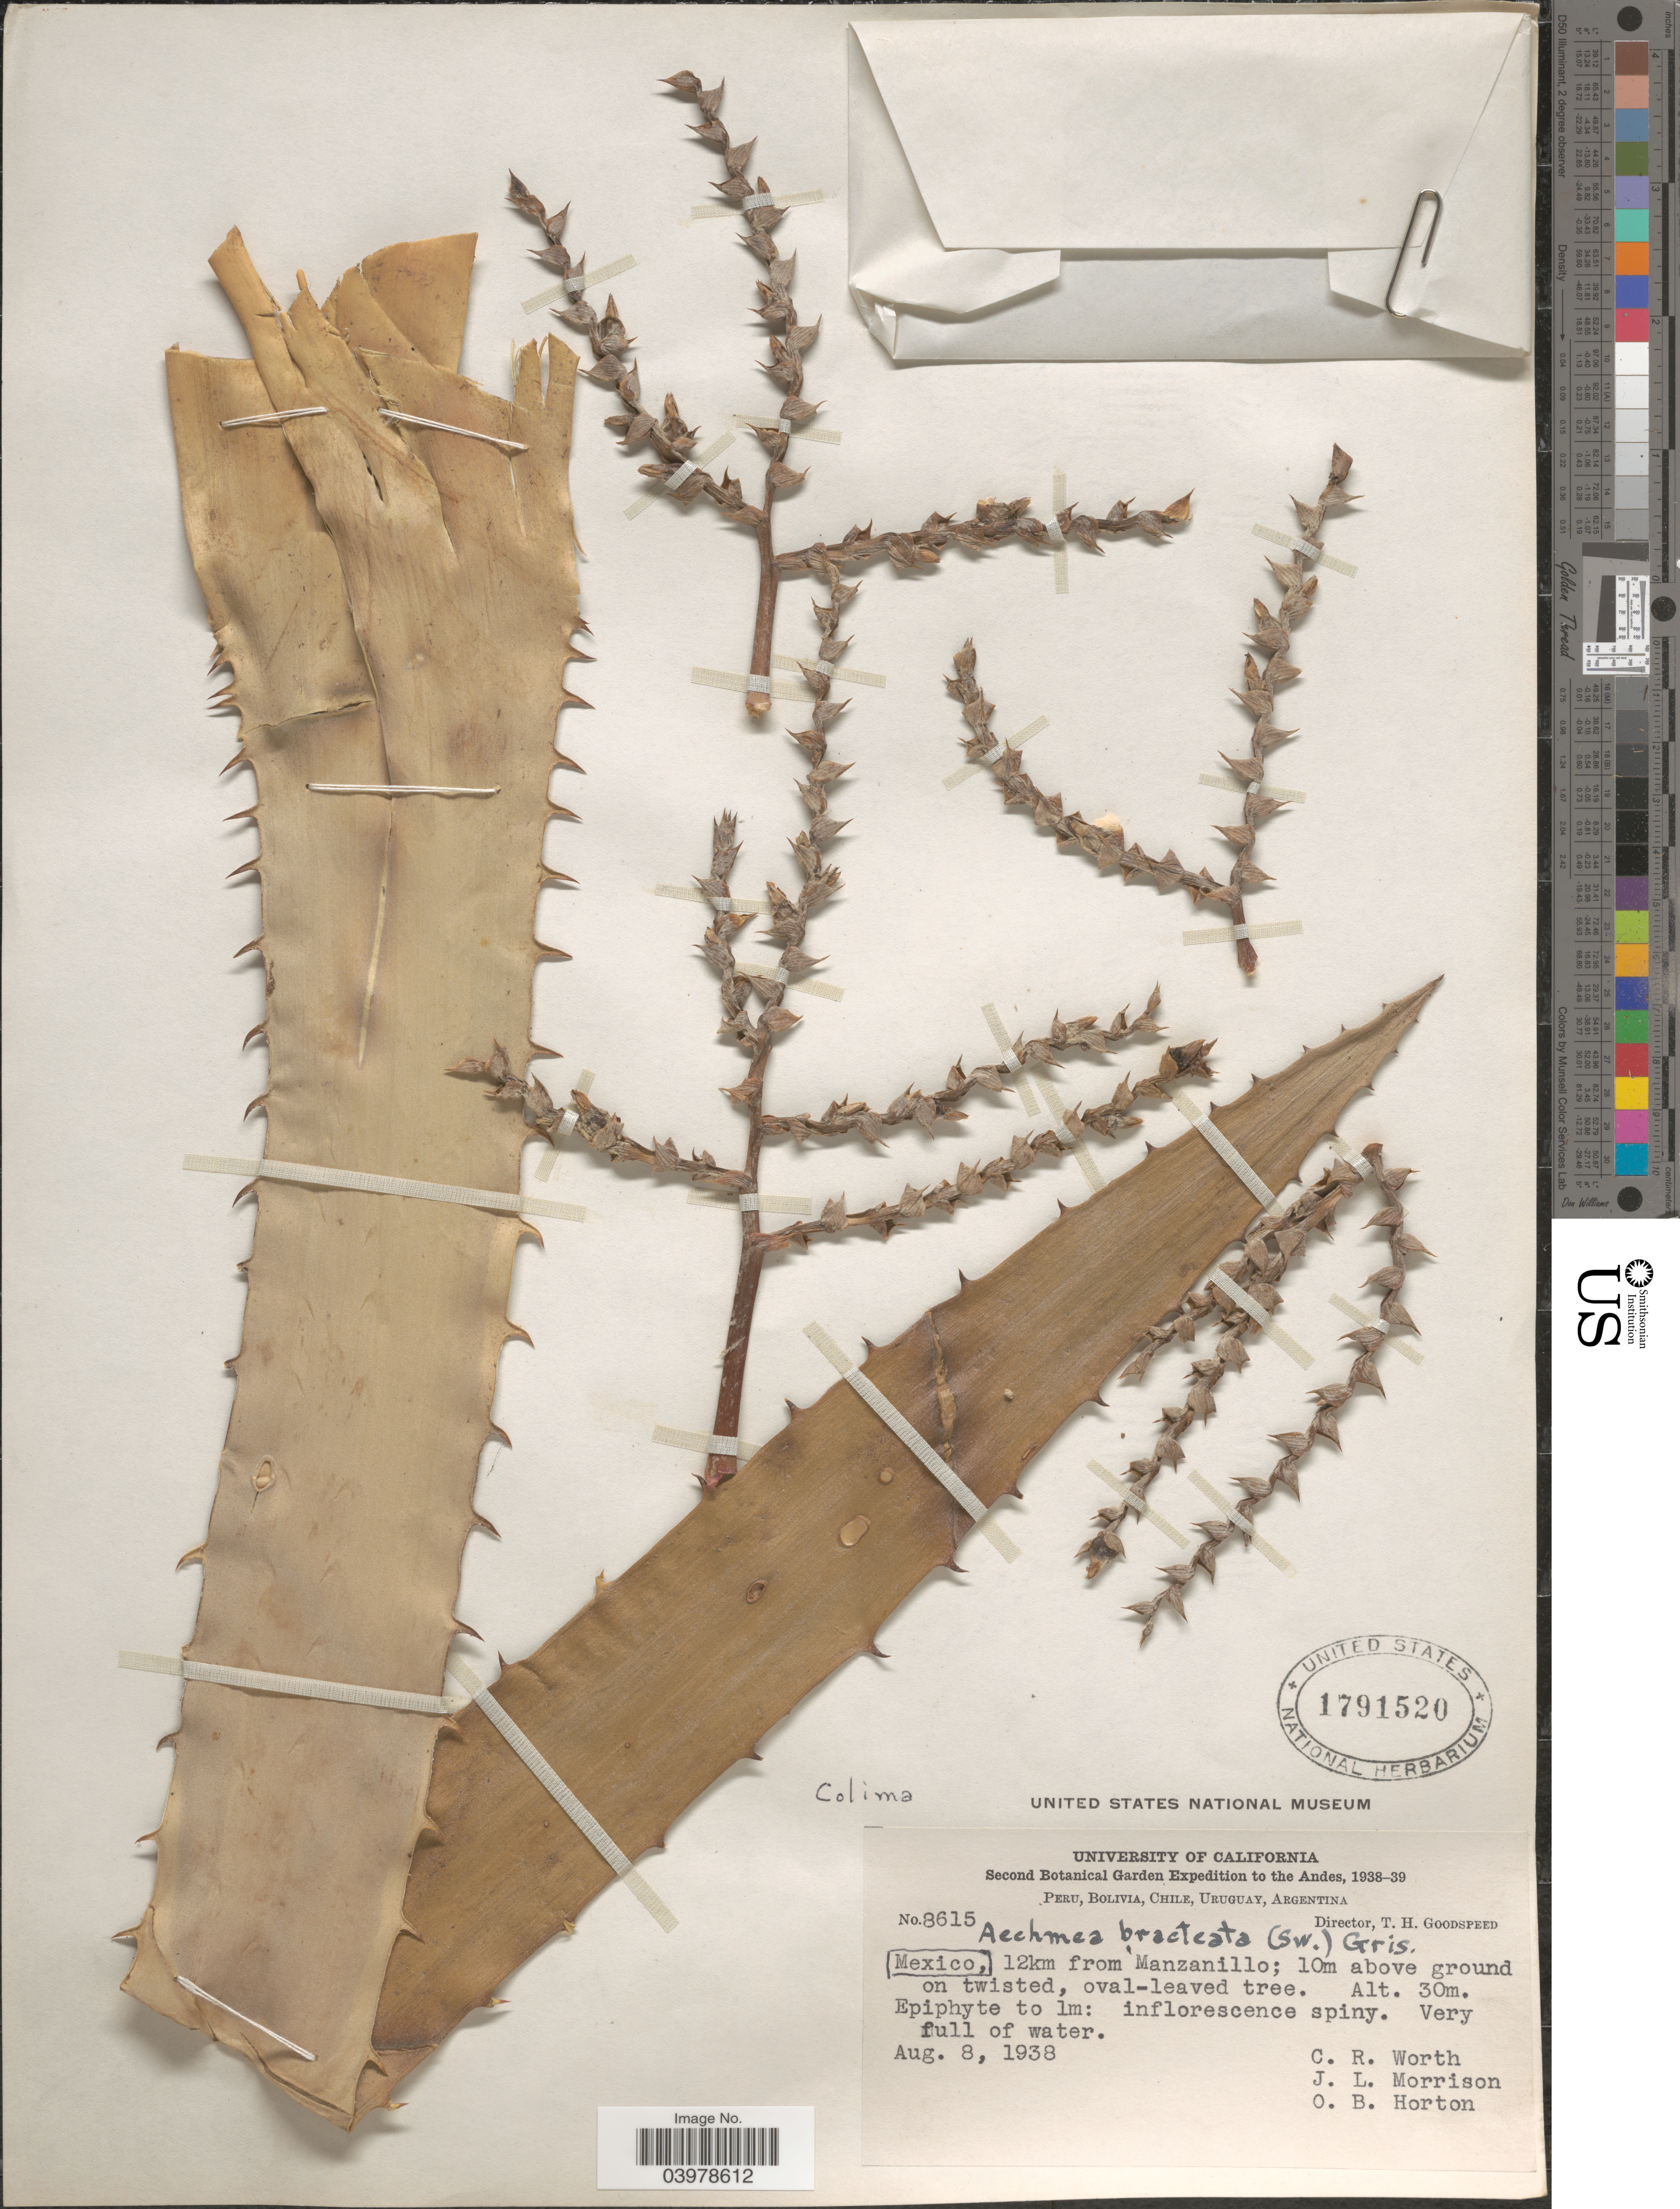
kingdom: Plantae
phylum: Tracheophyta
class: Liliopsida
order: Poales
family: Bromeliaceae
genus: Aechmea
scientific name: Aechmea bracteata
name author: (Sw.) Griseb.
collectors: C. R. Worth, J. Morrison & O. B. Horton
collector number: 8615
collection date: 1938-08-08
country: Mexico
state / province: Colima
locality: The Andes. 12km from Manzanillo.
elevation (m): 30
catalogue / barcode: US 1791520